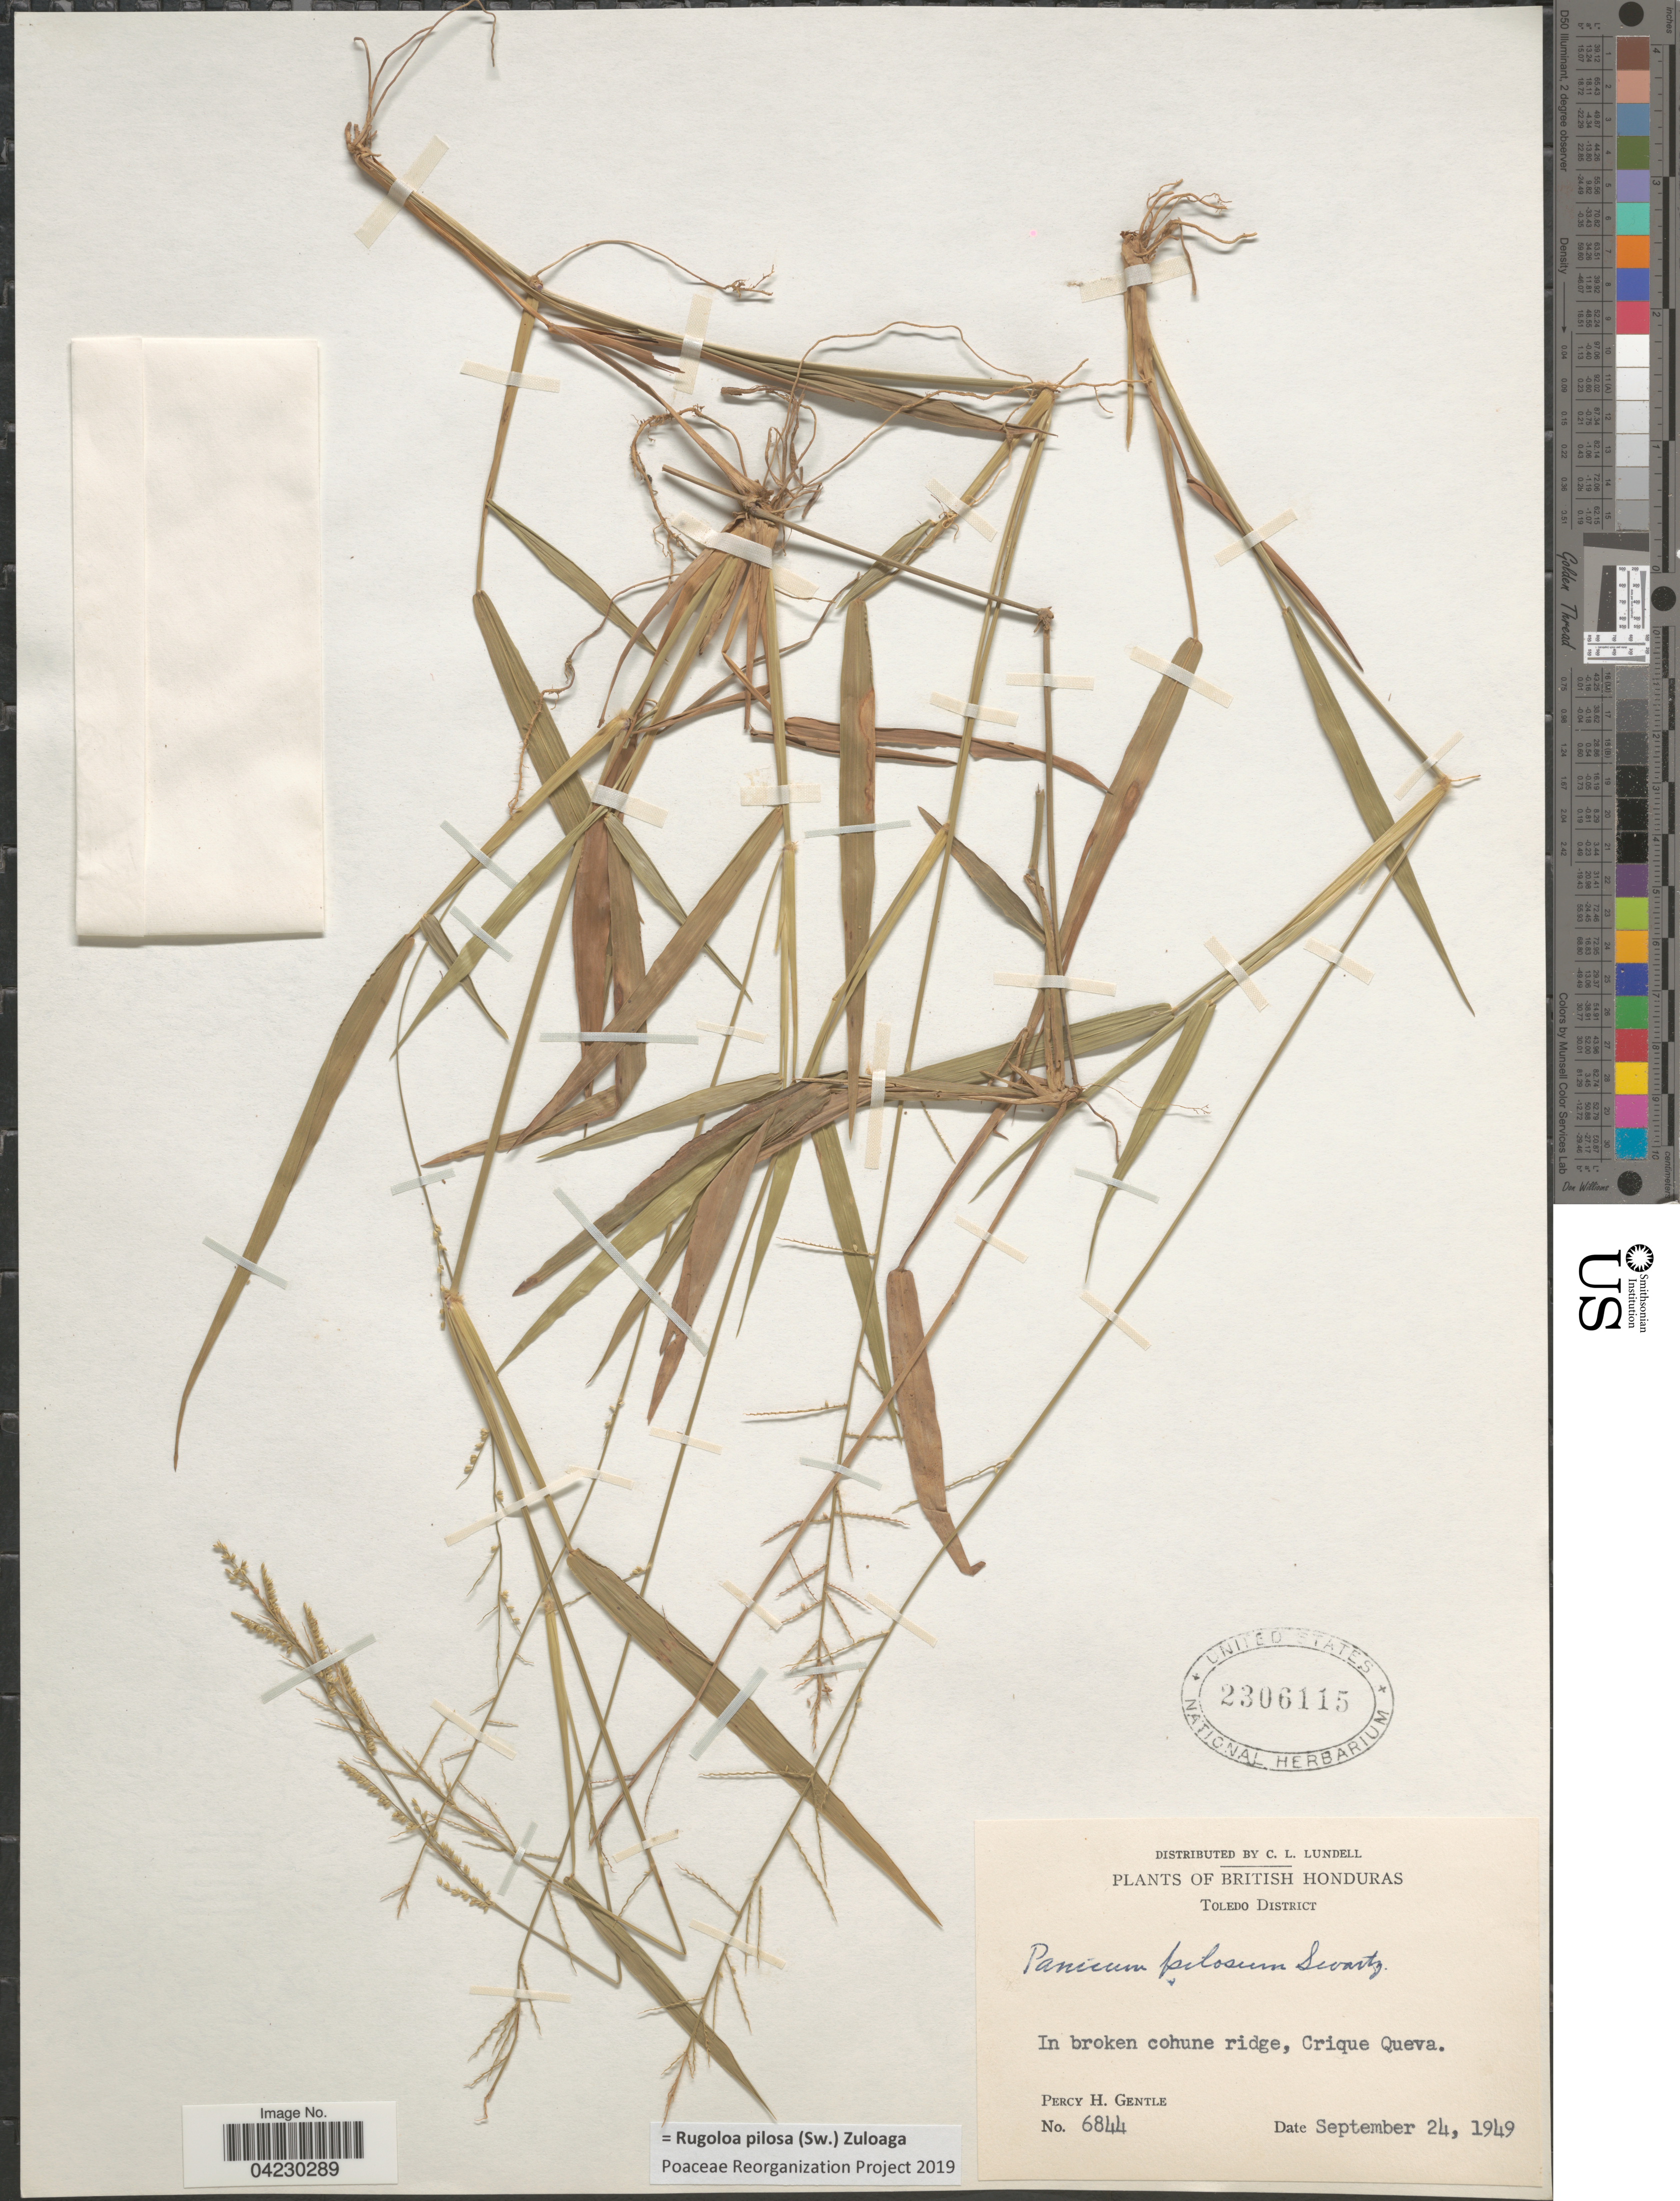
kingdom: Plantae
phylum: Tracheophyta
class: Liliopsida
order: Poales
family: Poaceae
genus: Rugoloa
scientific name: Rugoloa pilosa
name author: (Sw.) Zuloaga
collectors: P. H. Gentle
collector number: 6844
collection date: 1949-09-24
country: Belize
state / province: Toledo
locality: British Honduras. Toledo District. In broken cohune ridge, Crique Queva.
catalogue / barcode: US 2306115